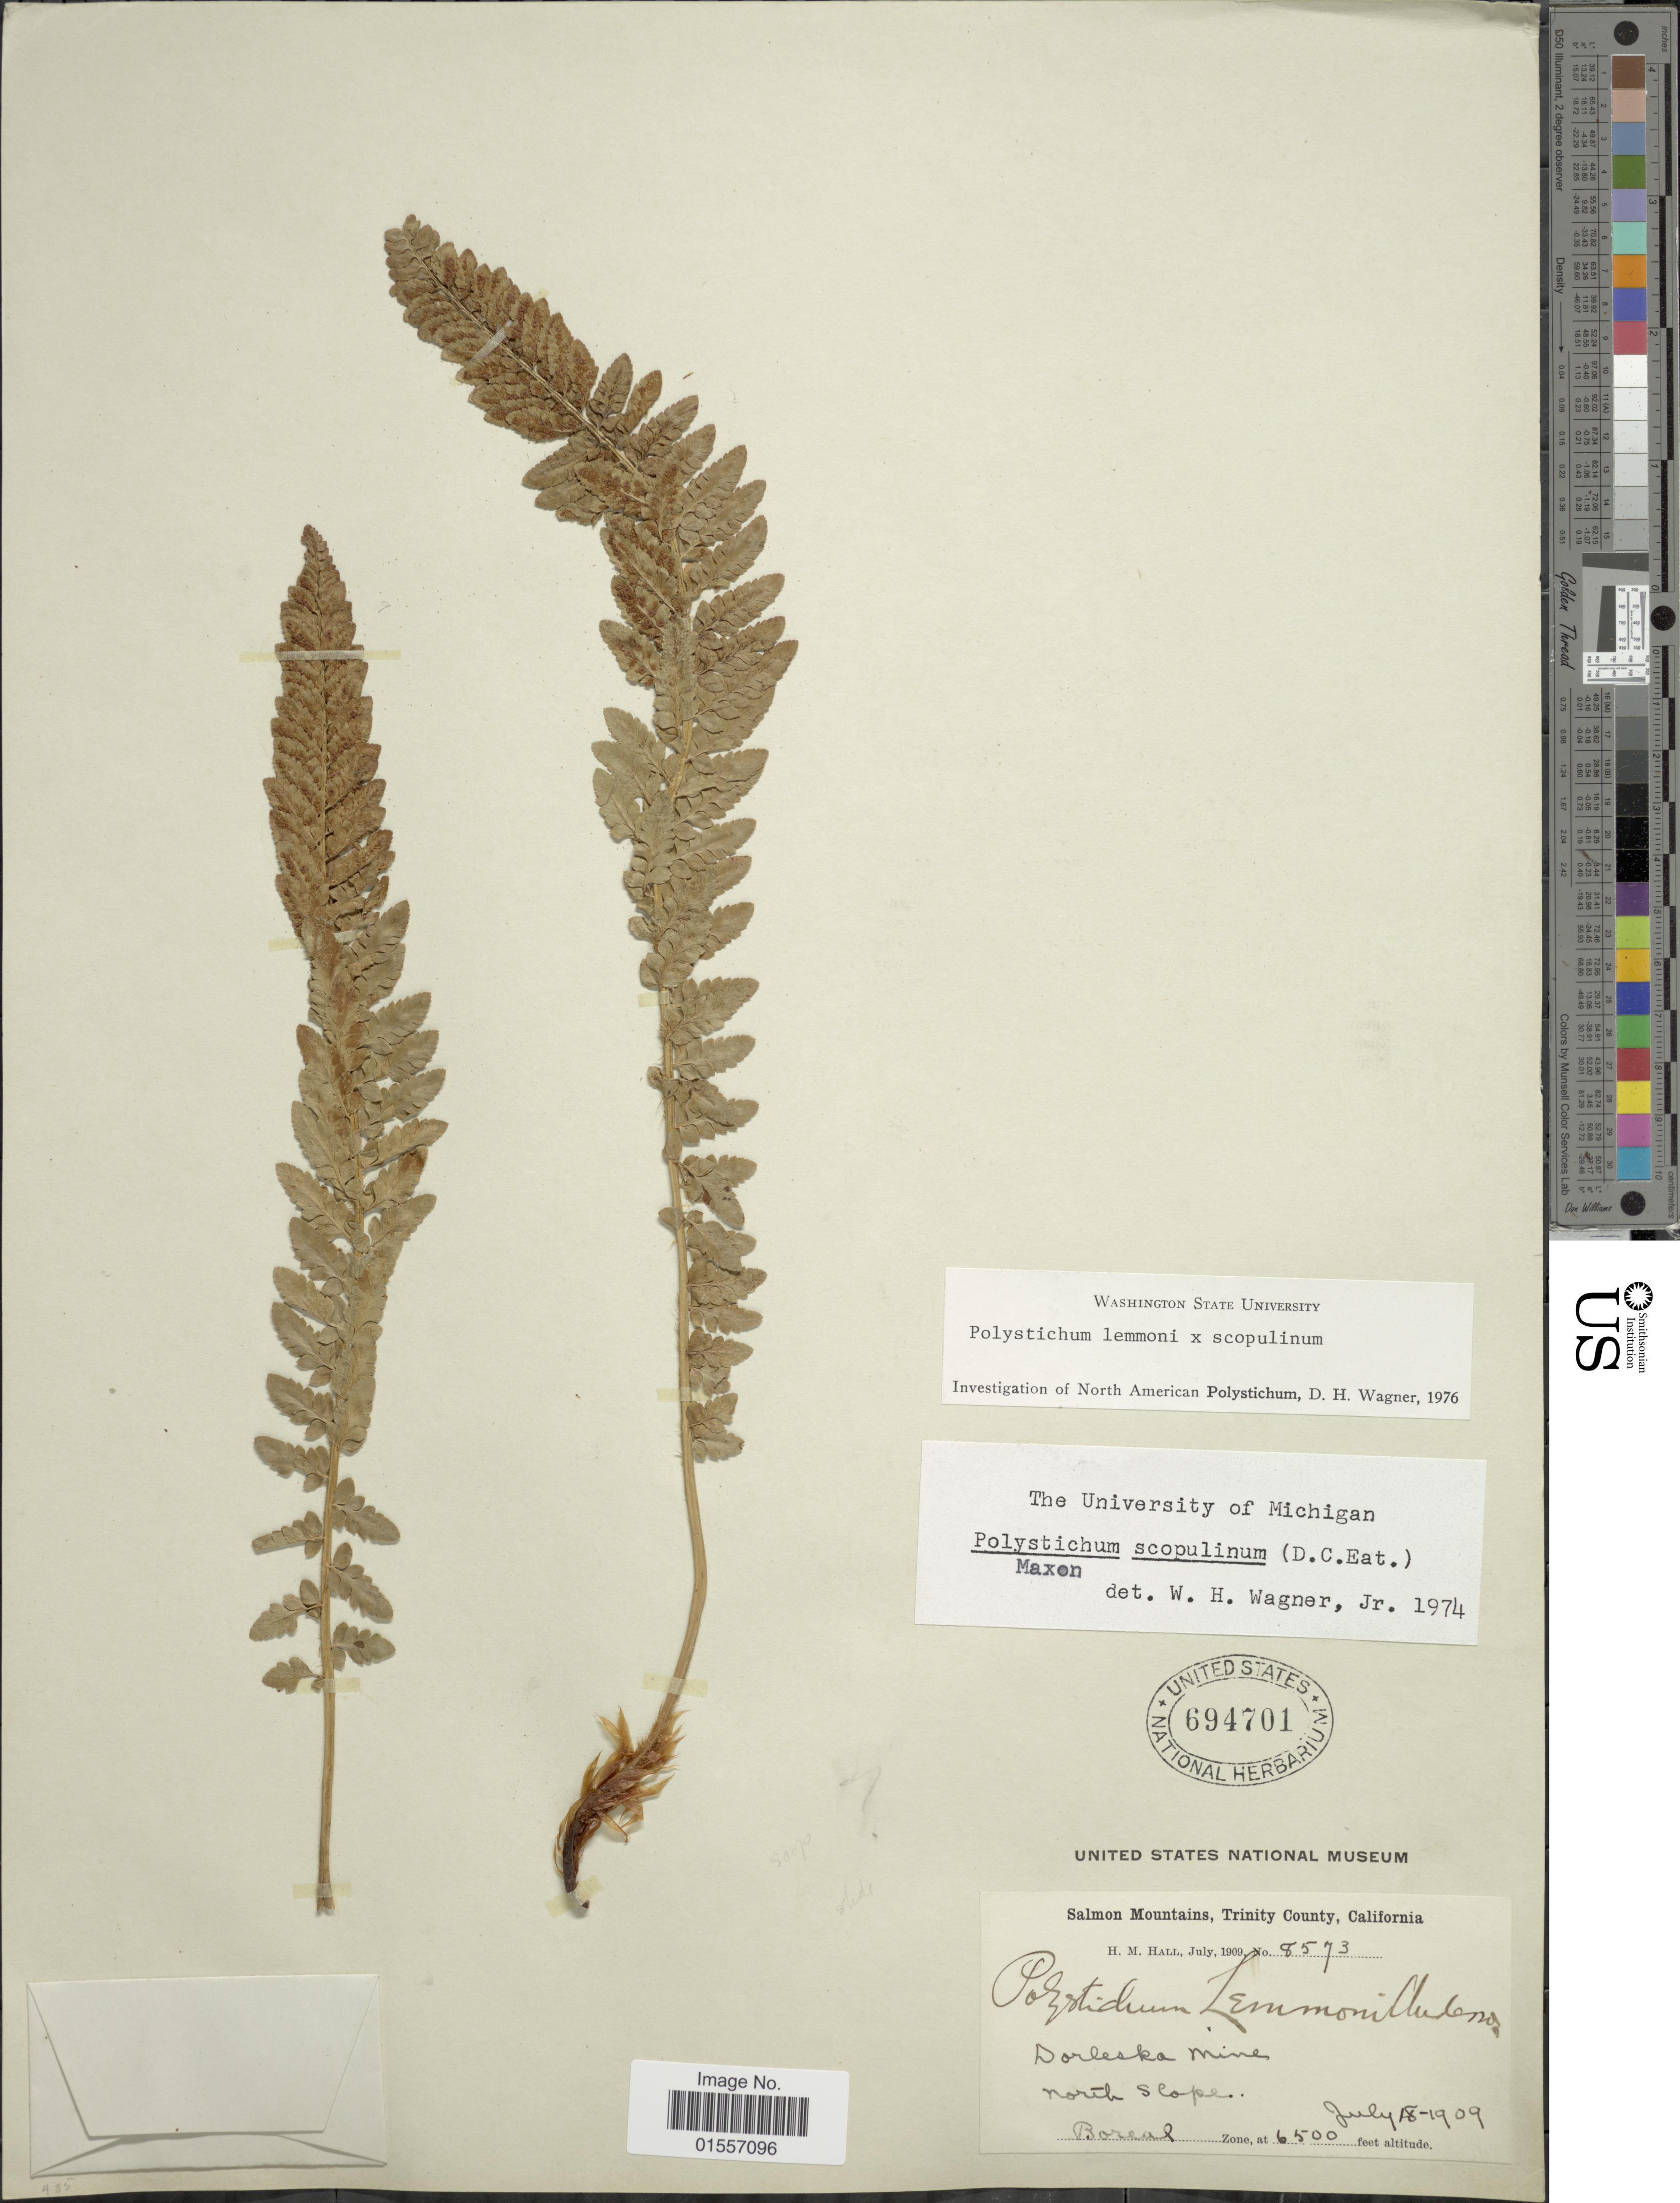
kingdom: Plantae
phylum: Tracheophyta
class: Polypodiopsida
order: Polypodiales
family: Dryopteridaceae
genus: Polystichum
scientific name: Polystichum lemmonii x P. scopulinum (D.C. Eaton) Maxon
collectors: H. M. Hall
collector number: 8573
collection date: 1909-07-18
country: United States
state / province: California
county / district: Trinity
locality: Salmon Mountains, Trinity County, California, Dorleska Mine, north slope, Boreal Zone.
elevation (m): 1981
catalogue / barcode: US 694701